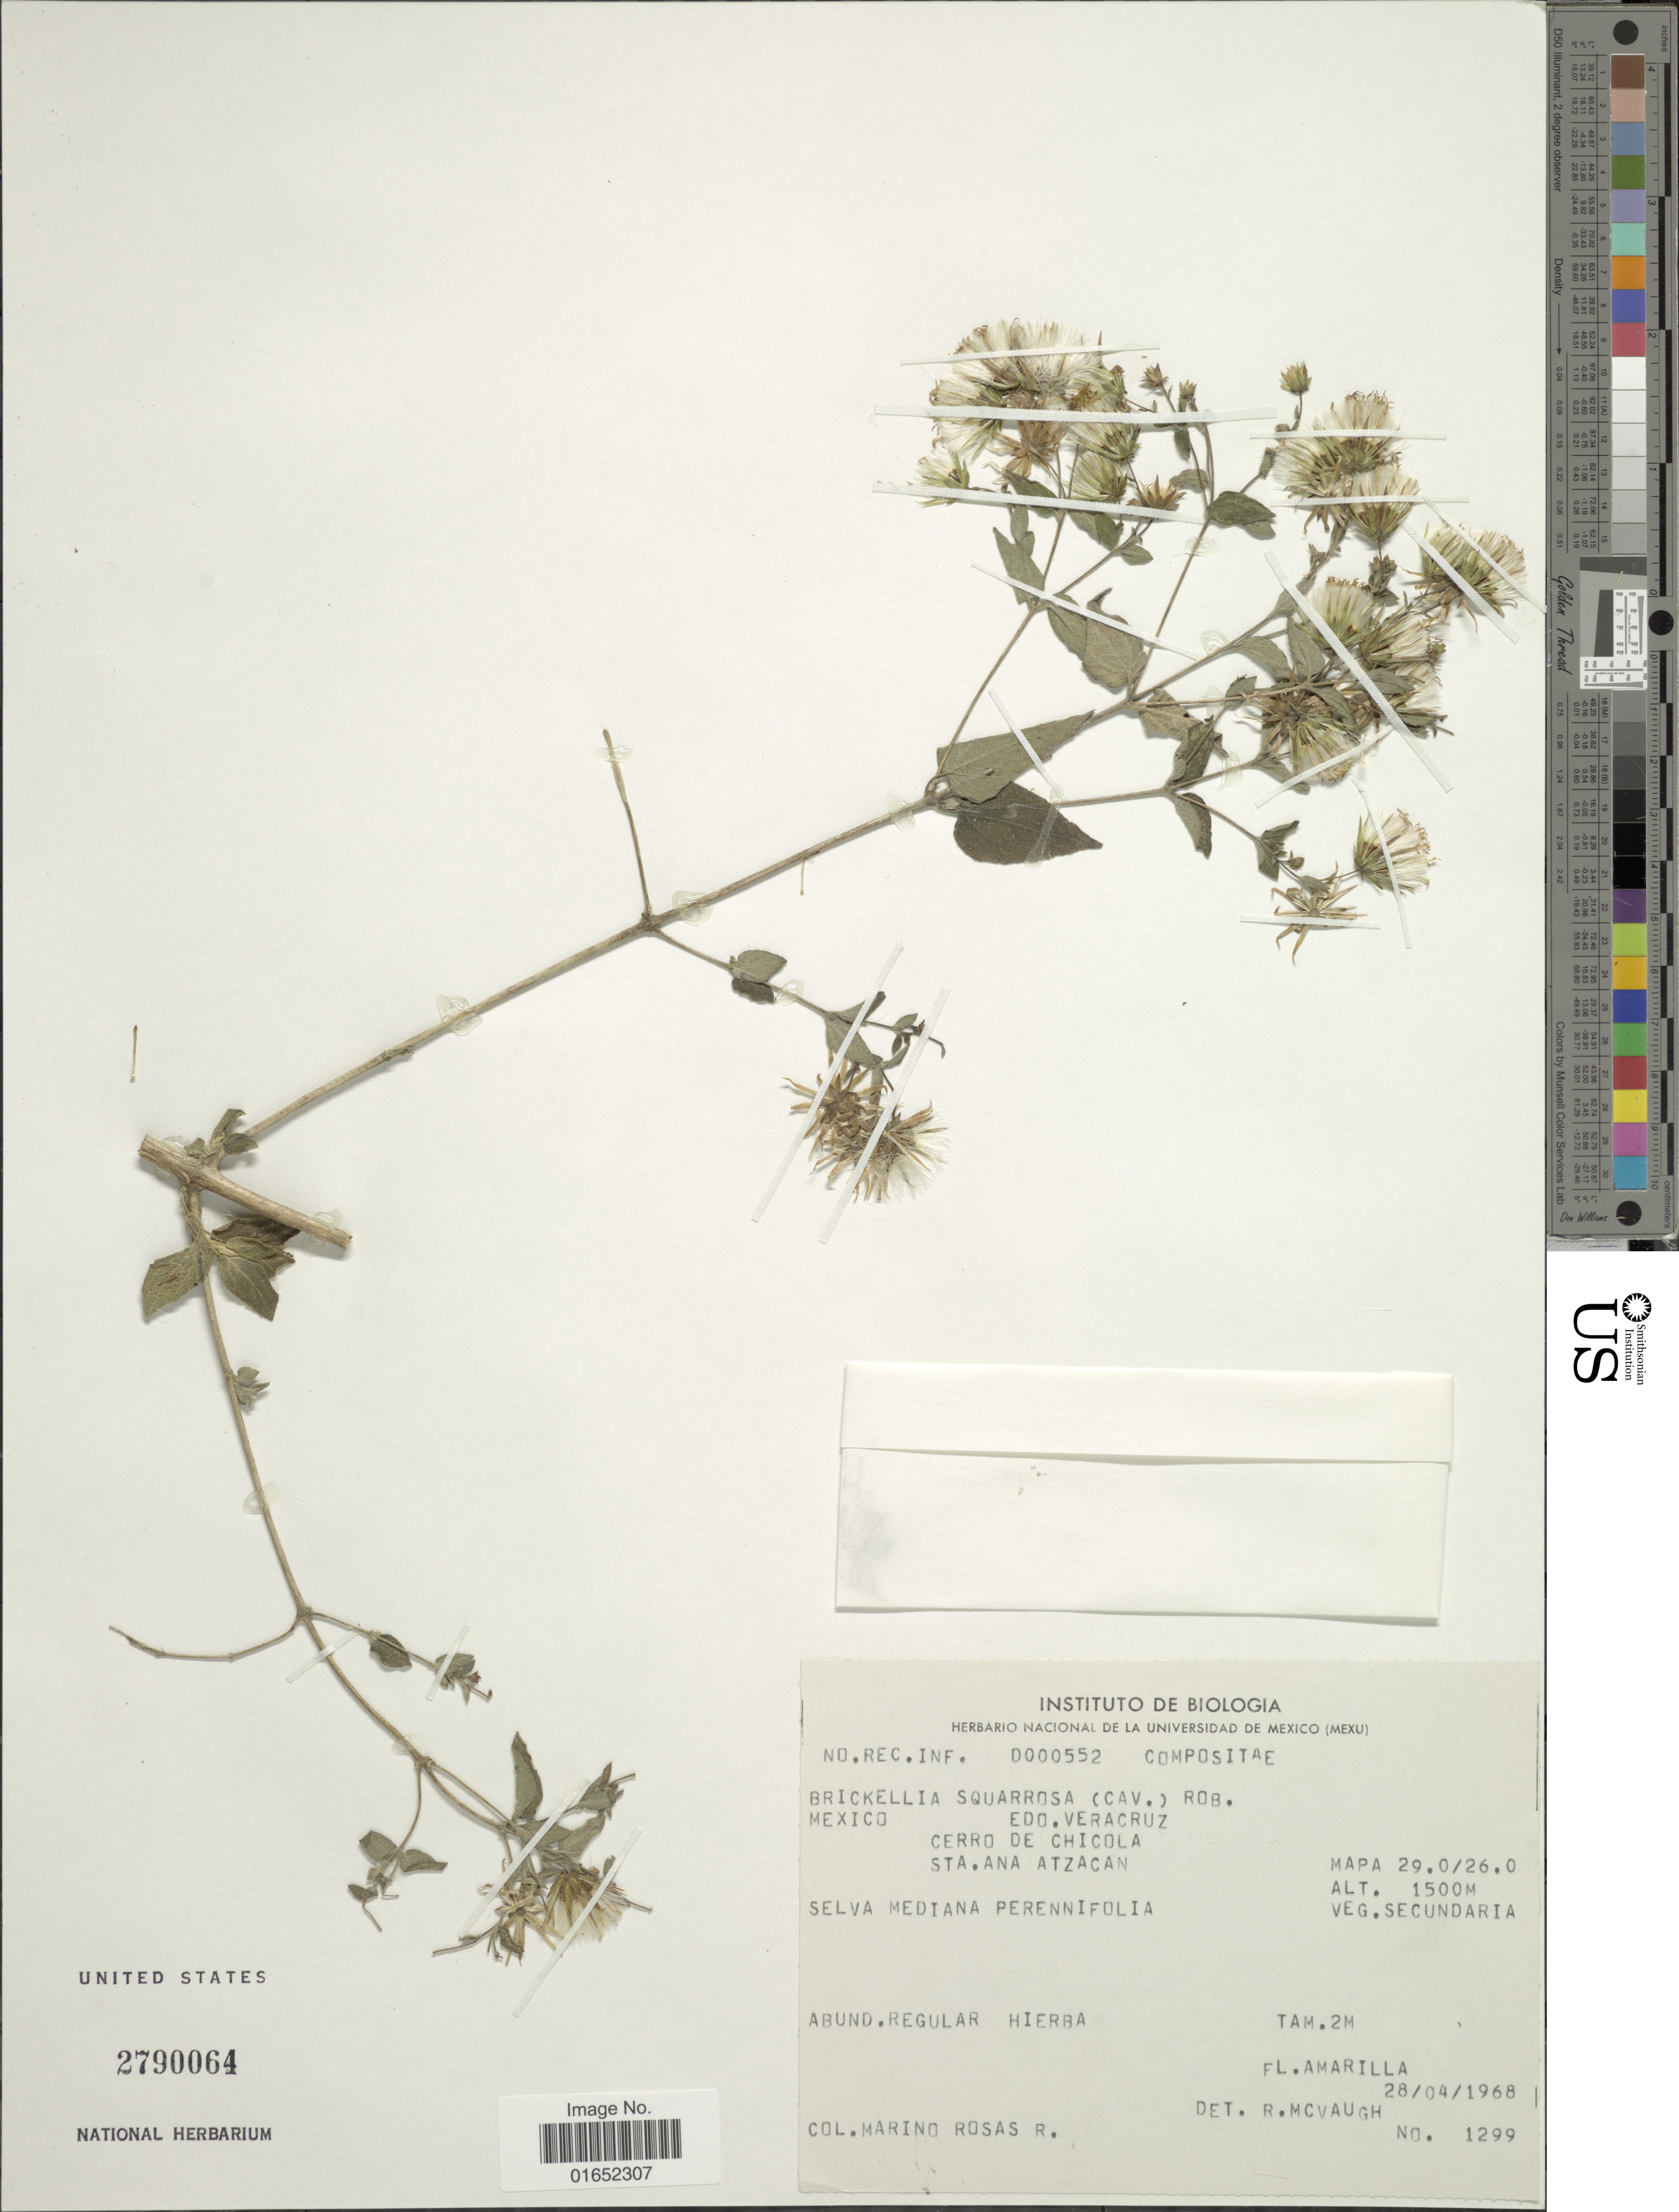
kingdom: Plantae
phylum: Tracheophyta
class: Magnoliopsida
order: Asterales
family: Asteraceae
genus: Brickellia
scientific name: Brickellia squarrosa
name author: B.L. Rob. & Seaton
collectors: M. Rosas R.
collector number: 1299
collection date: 1968-04-28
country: Mexico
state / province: Veracruz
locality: Edo Veracruz, Cerro de Chicola, Sta. Ana Atzacan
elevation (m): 1500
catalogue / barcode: US 2790064